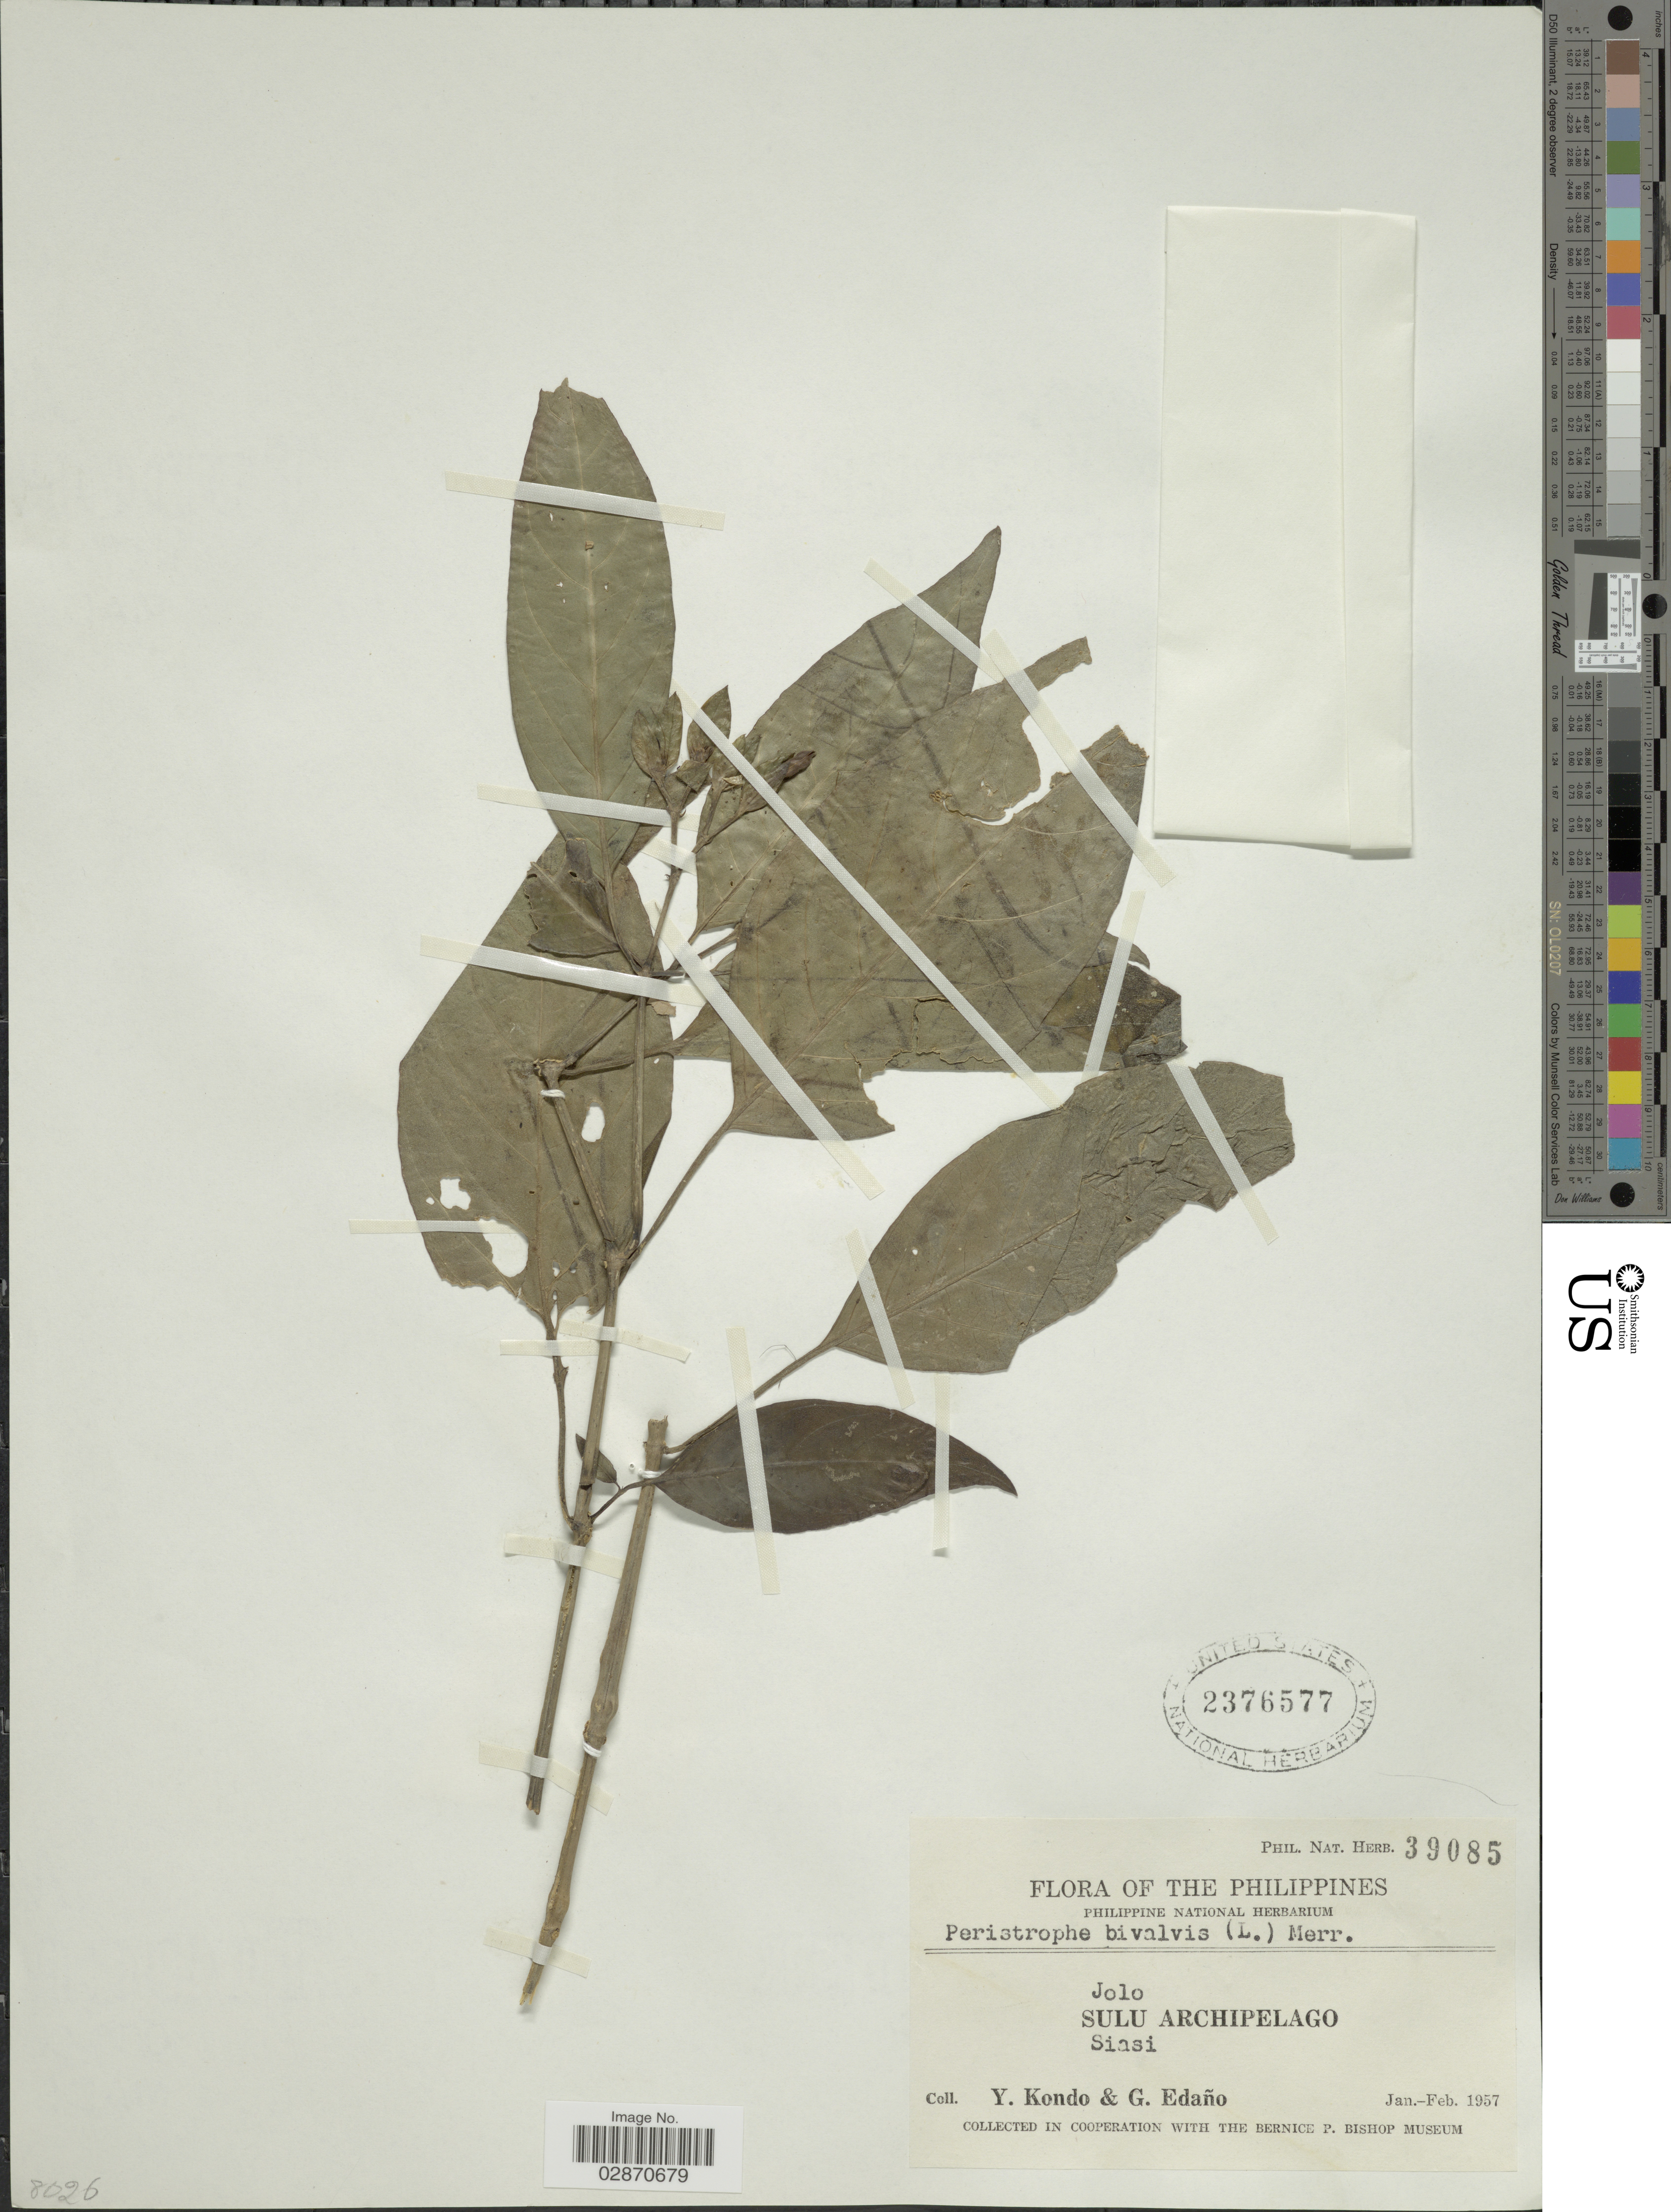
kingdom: Plantae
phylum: Tracheophyta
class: Magnoliopsida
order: Lamiales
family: Acanthaceae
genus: Peristrophe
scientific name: Peristrophe bivalvis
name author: (L.) Merr.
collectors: Y. Kondo & G. Edaño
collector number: Phil. Nat. Herb. 39085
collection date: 1957-01/1957-02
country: Philippines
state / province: Muslim Mindanao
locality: Jolo Sulu Archipelago. Siasi.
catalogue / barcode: US 2376577